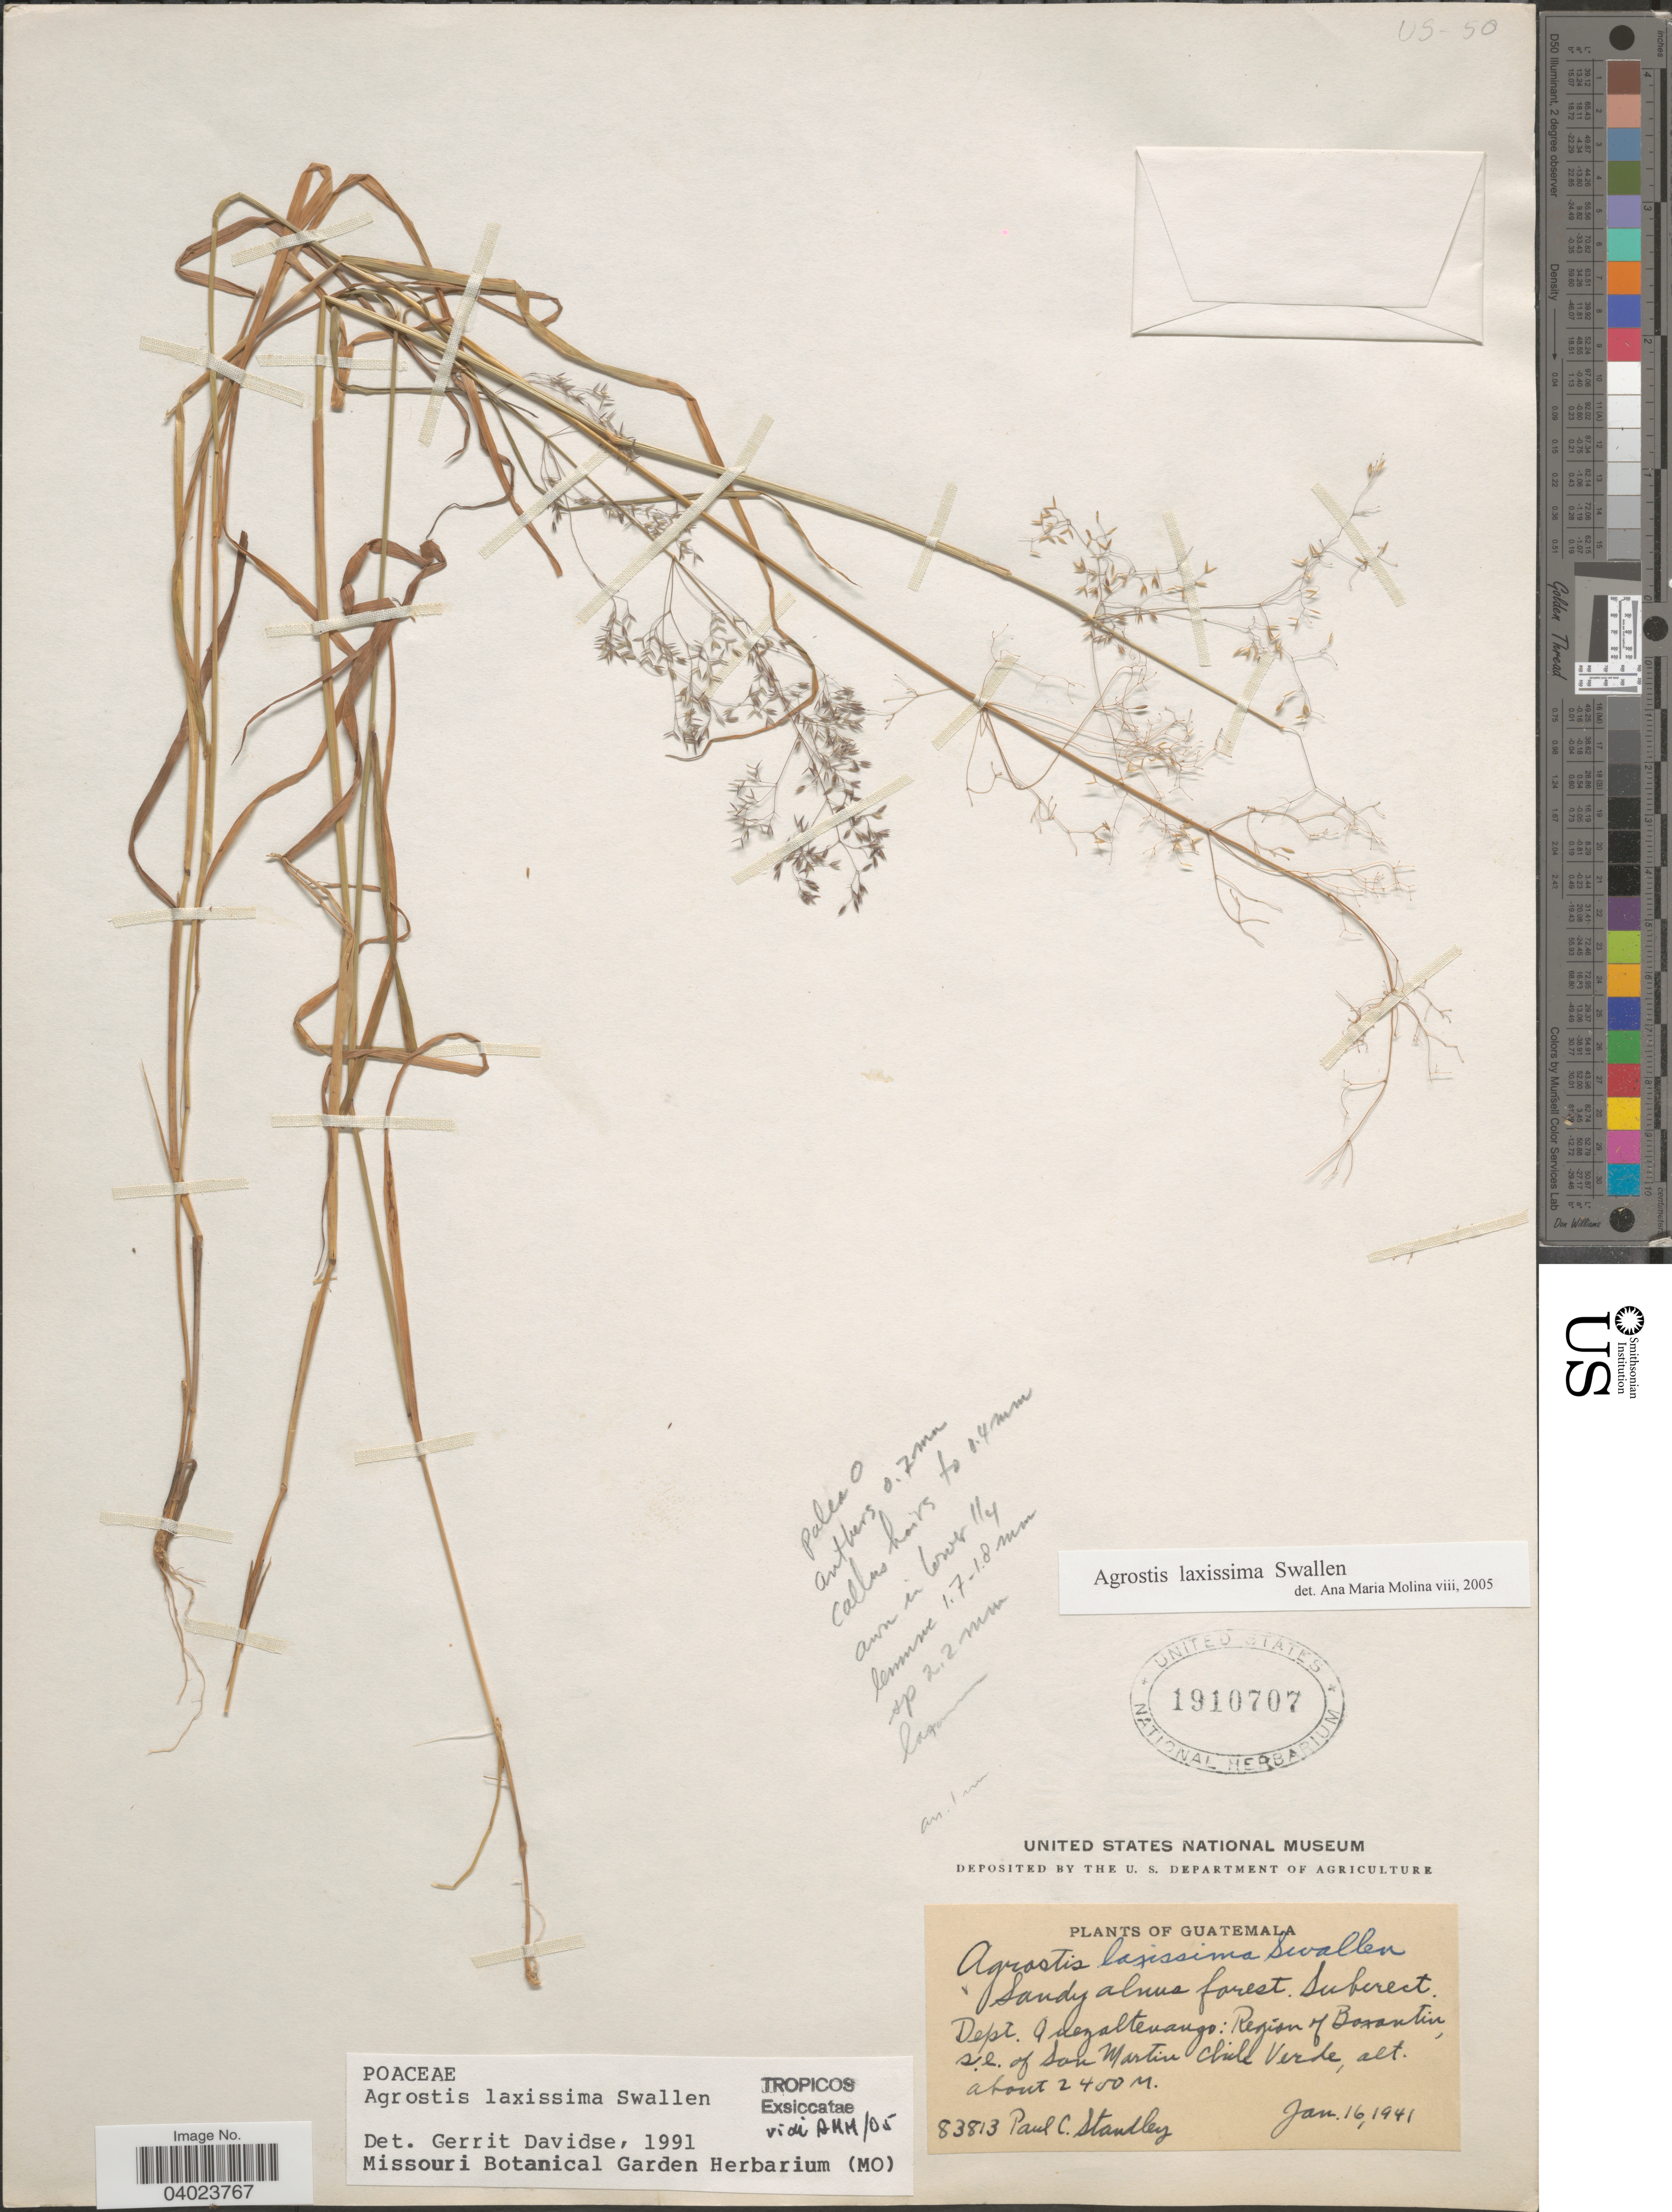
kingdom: Plantae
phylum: Tracheophyta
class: Liliopsida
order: Poales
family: Poaceae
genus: Agrostis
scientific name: Agrostis laxissima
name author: Swallen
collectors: P. C. Standley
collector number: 83813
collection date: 1941-01-16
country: Guatemala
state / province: Quetzaltenango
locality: Dept. Quezaltennango: Region of Boxantin, s.e. of San Martin Chile Verde.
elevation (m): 2400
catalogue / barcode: US 1910707